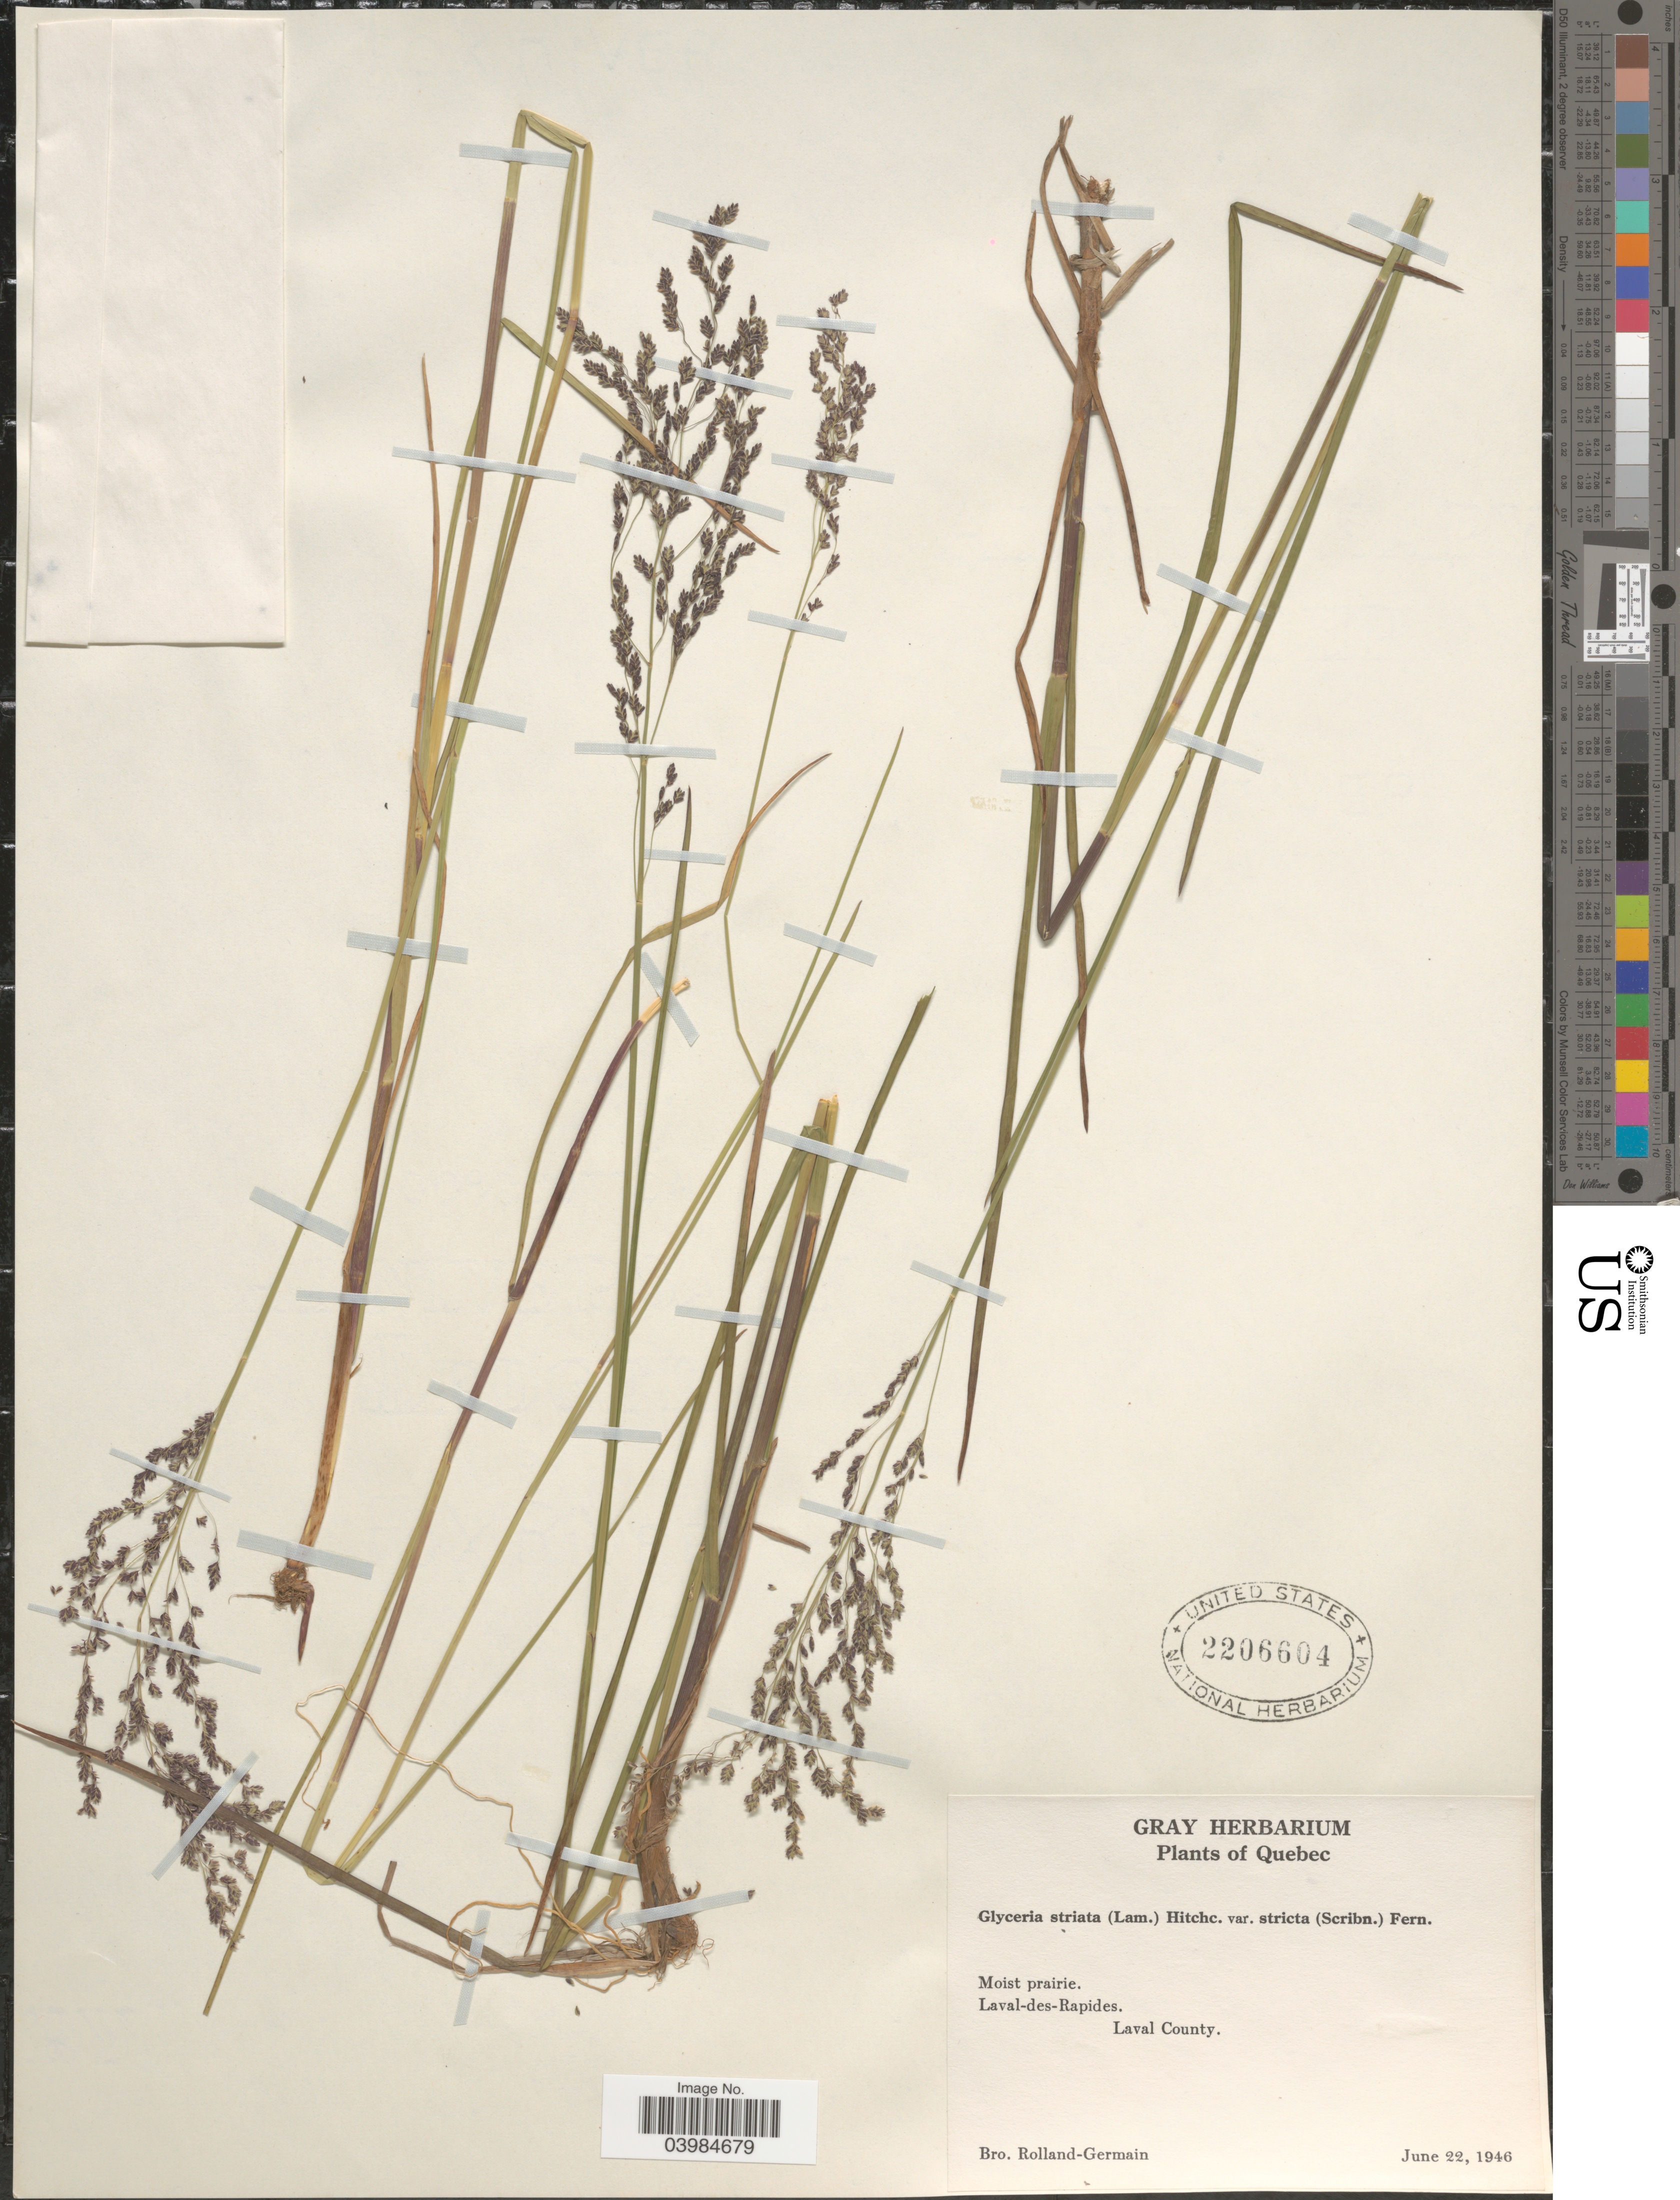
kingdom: Plantae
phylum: Tracheophyta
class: Liliopsida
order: Poales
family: Poaceae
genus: Glyceria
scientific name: Glyceria striata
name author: (Lam.) Hitchc.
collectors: Rolland-Germain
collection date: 1946-06-22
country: Canada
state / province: Quebec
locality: Laval-des-Rapides. Laval County.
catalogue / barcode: US 2206604